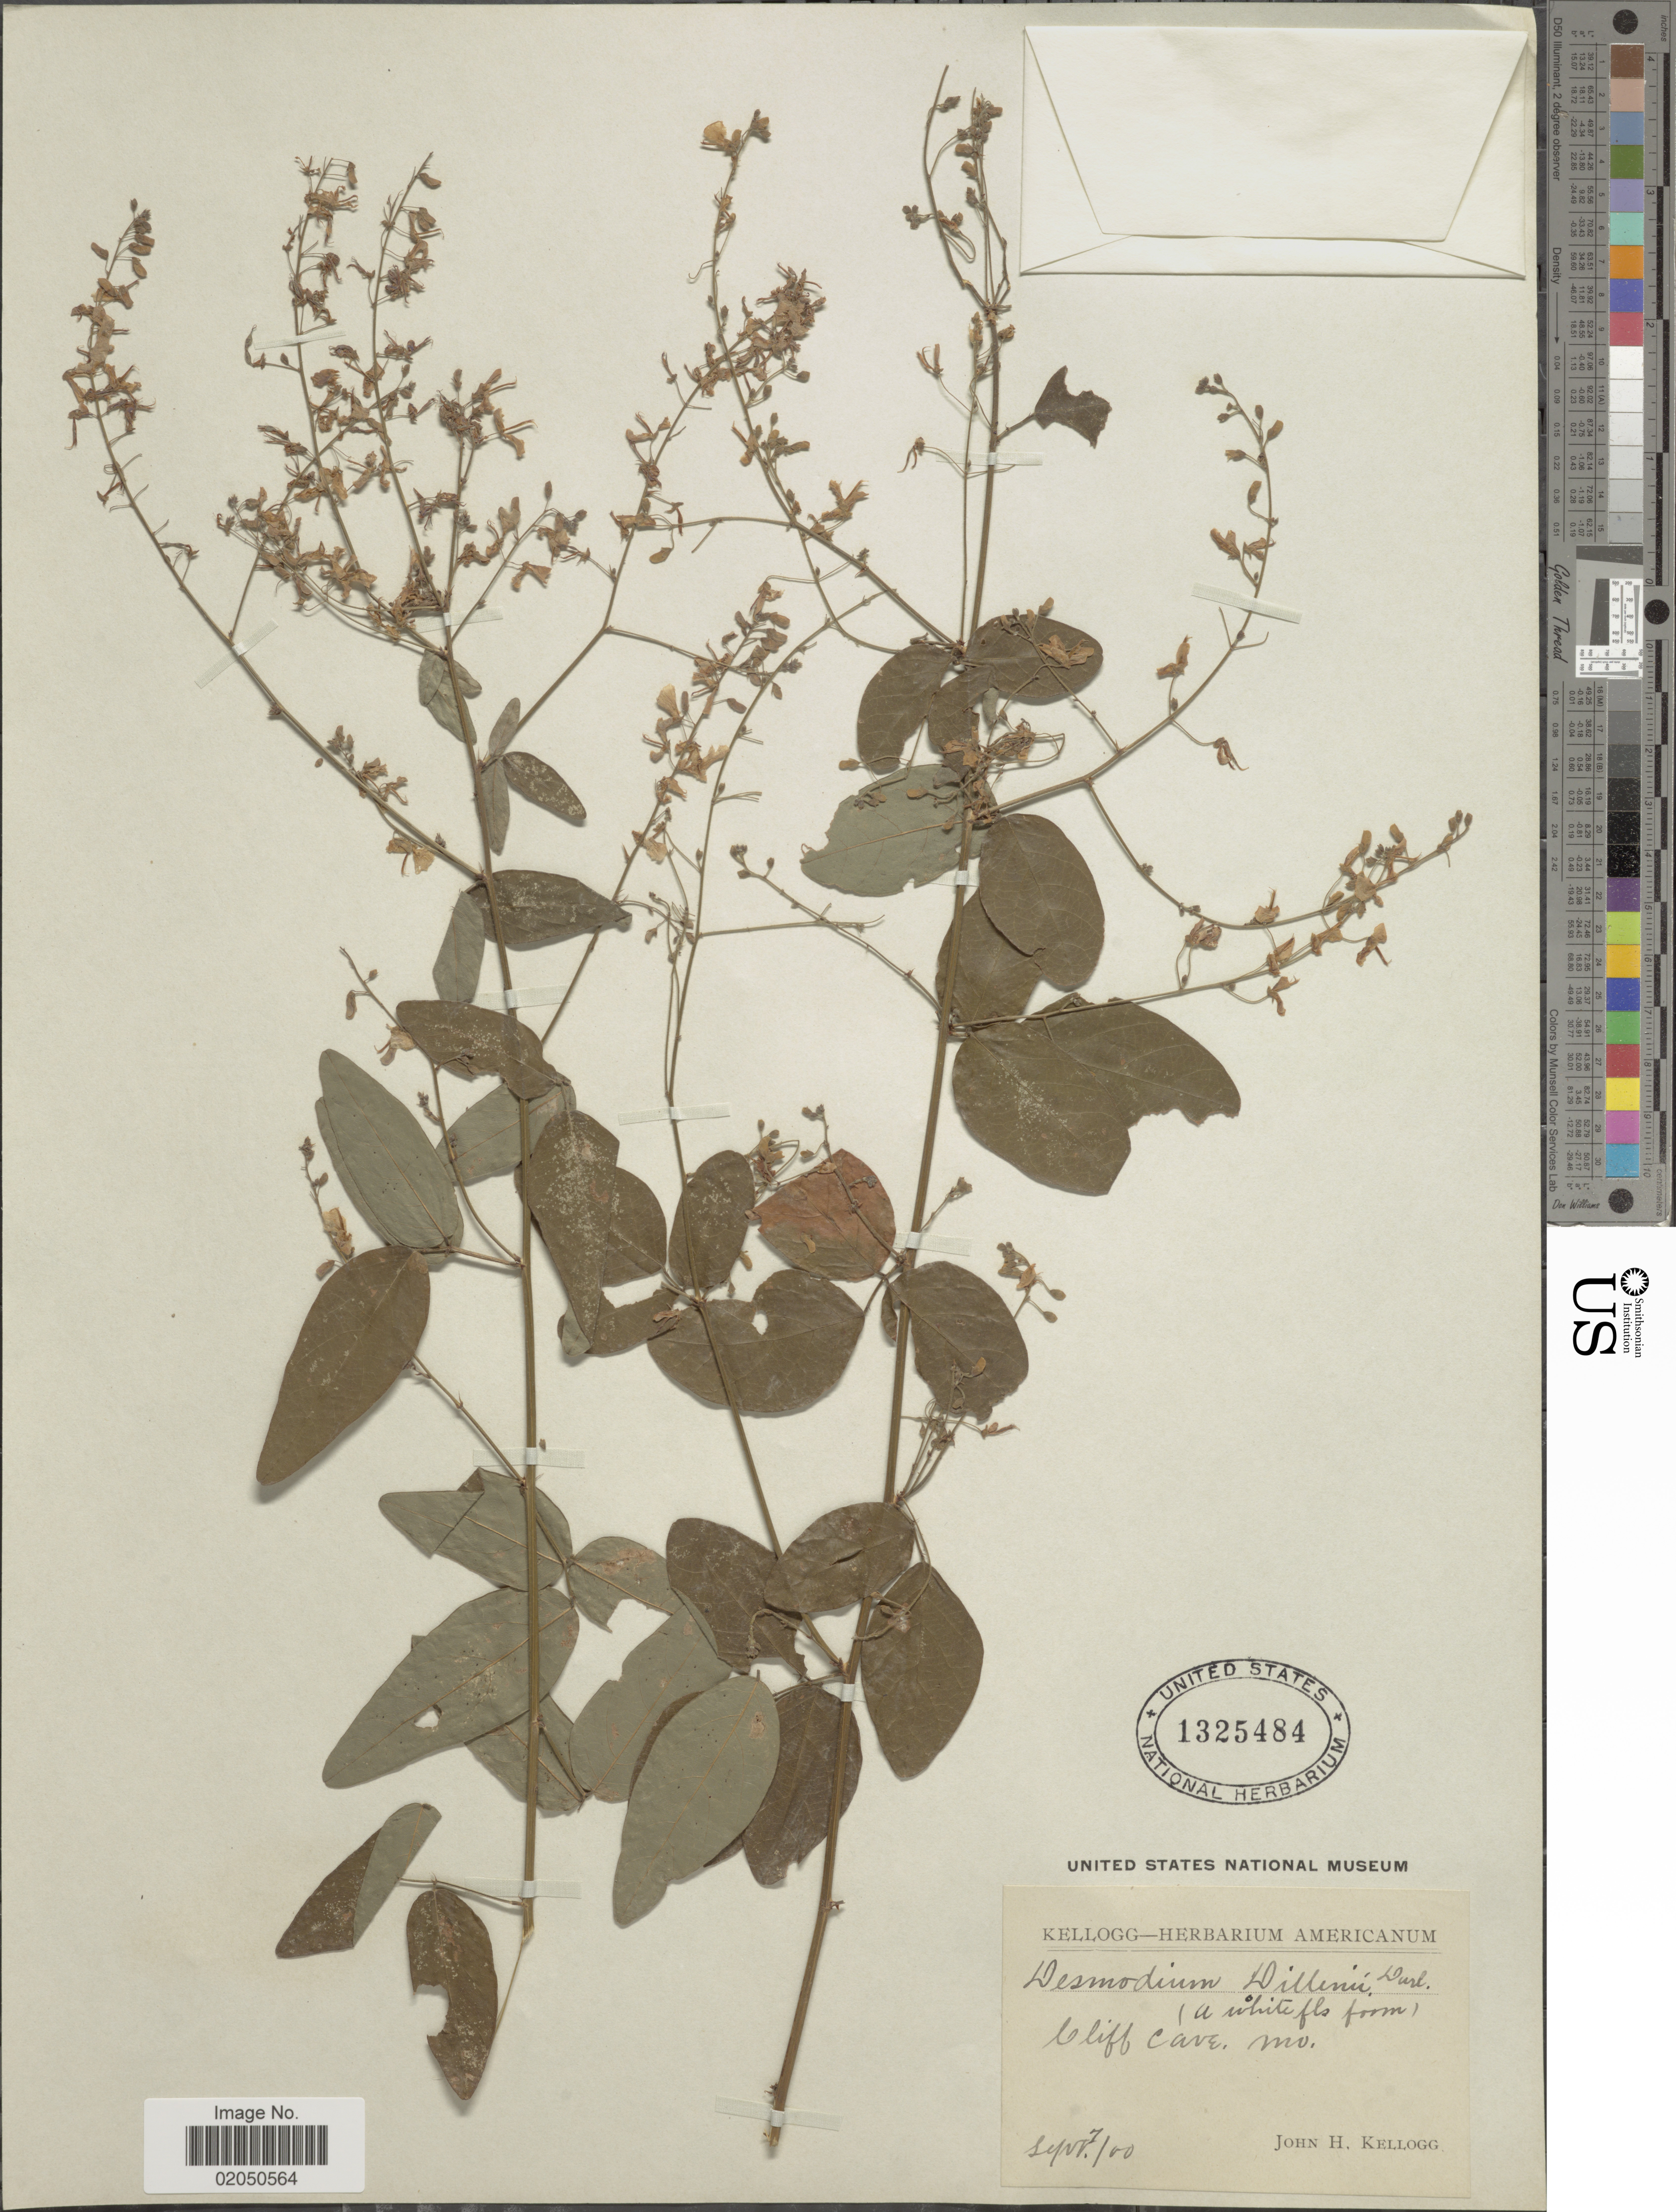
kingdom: Plantae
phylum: Tracheophyta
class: Magnoliopsida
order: Fabales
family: Fabaceae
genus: Desmodium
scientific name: Desmodium glabellum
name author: (Michx.) DC.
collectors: J. H. Kellogg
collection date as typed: Transcribed d/m/y: 7/9/0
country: United States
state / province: Missouri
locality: Cliff Cave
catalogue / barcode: US 1325484